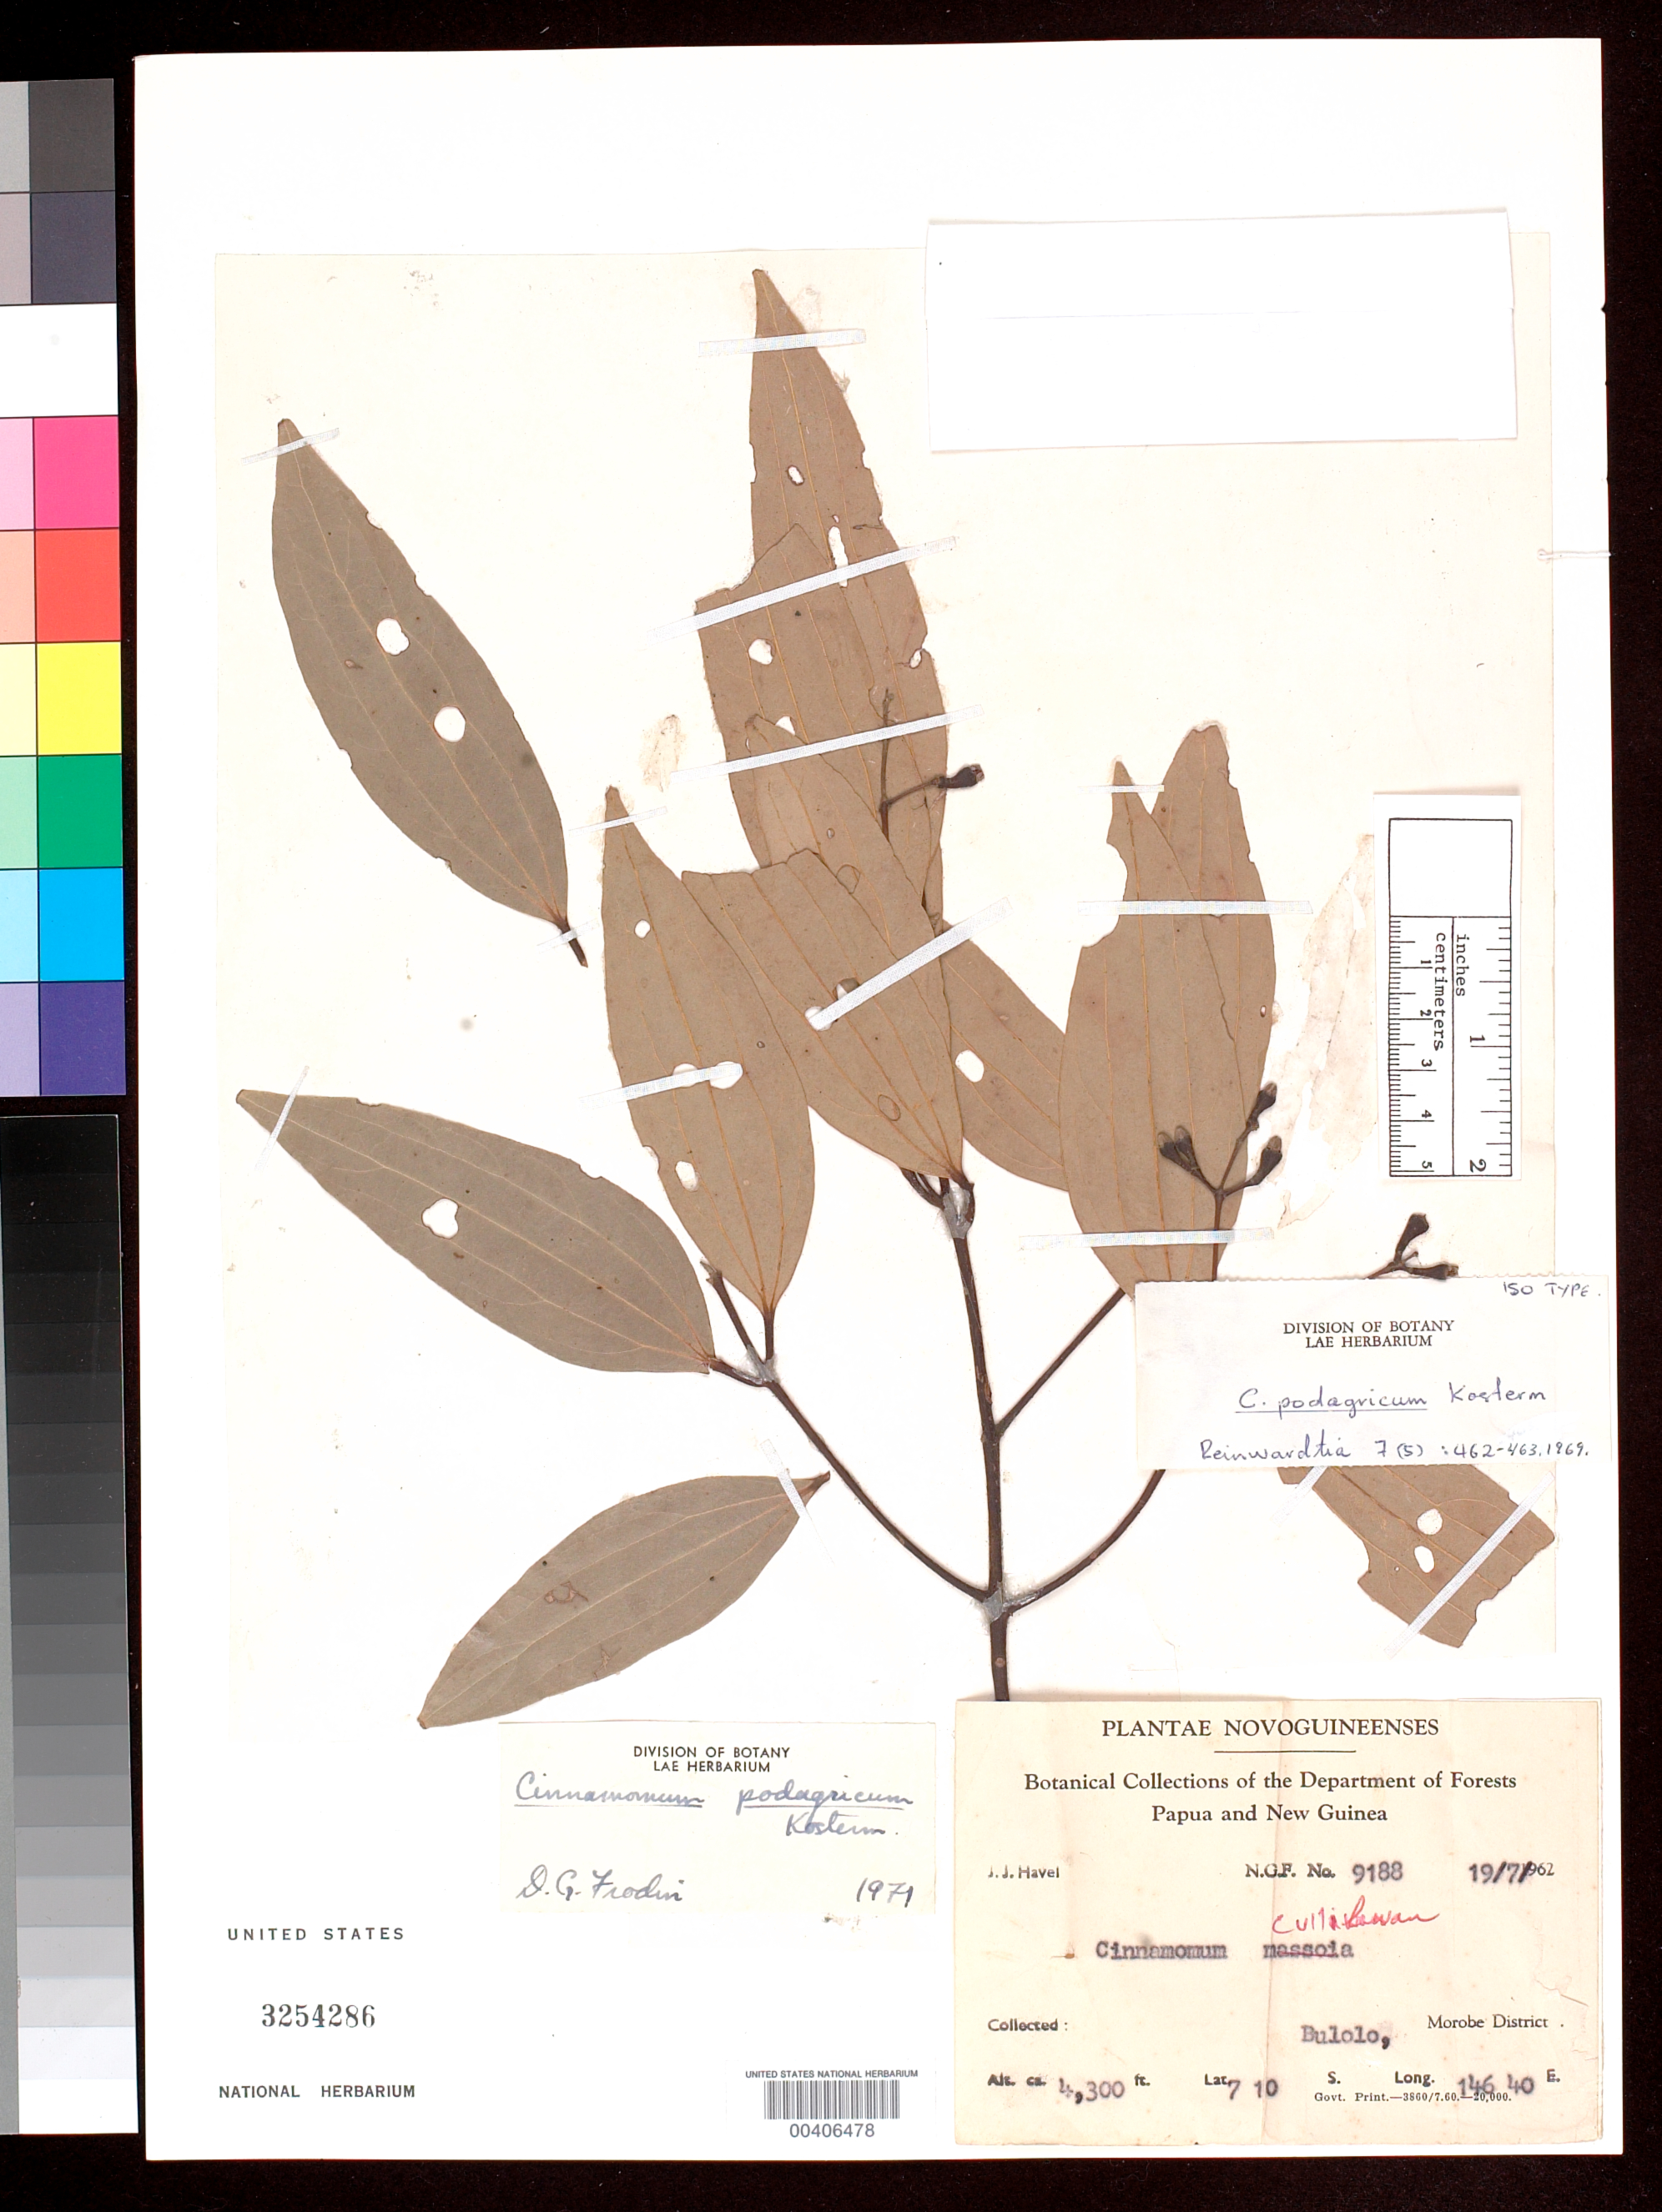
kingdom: Plantae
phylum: Tracheophyta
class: Magnoliopsida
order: Laurales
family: Lauraceae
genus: Cinnamomum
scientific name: Cinnamomum podagricum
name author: Kosterm.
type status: Isotype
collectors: J. Havel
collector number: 9188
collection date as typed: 19 Jul 1962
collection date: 1962-07-19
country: Papua New Guinea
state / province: Morobe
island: New Guinea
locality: Bulolo.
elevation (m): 1311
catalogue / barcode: US 3254286